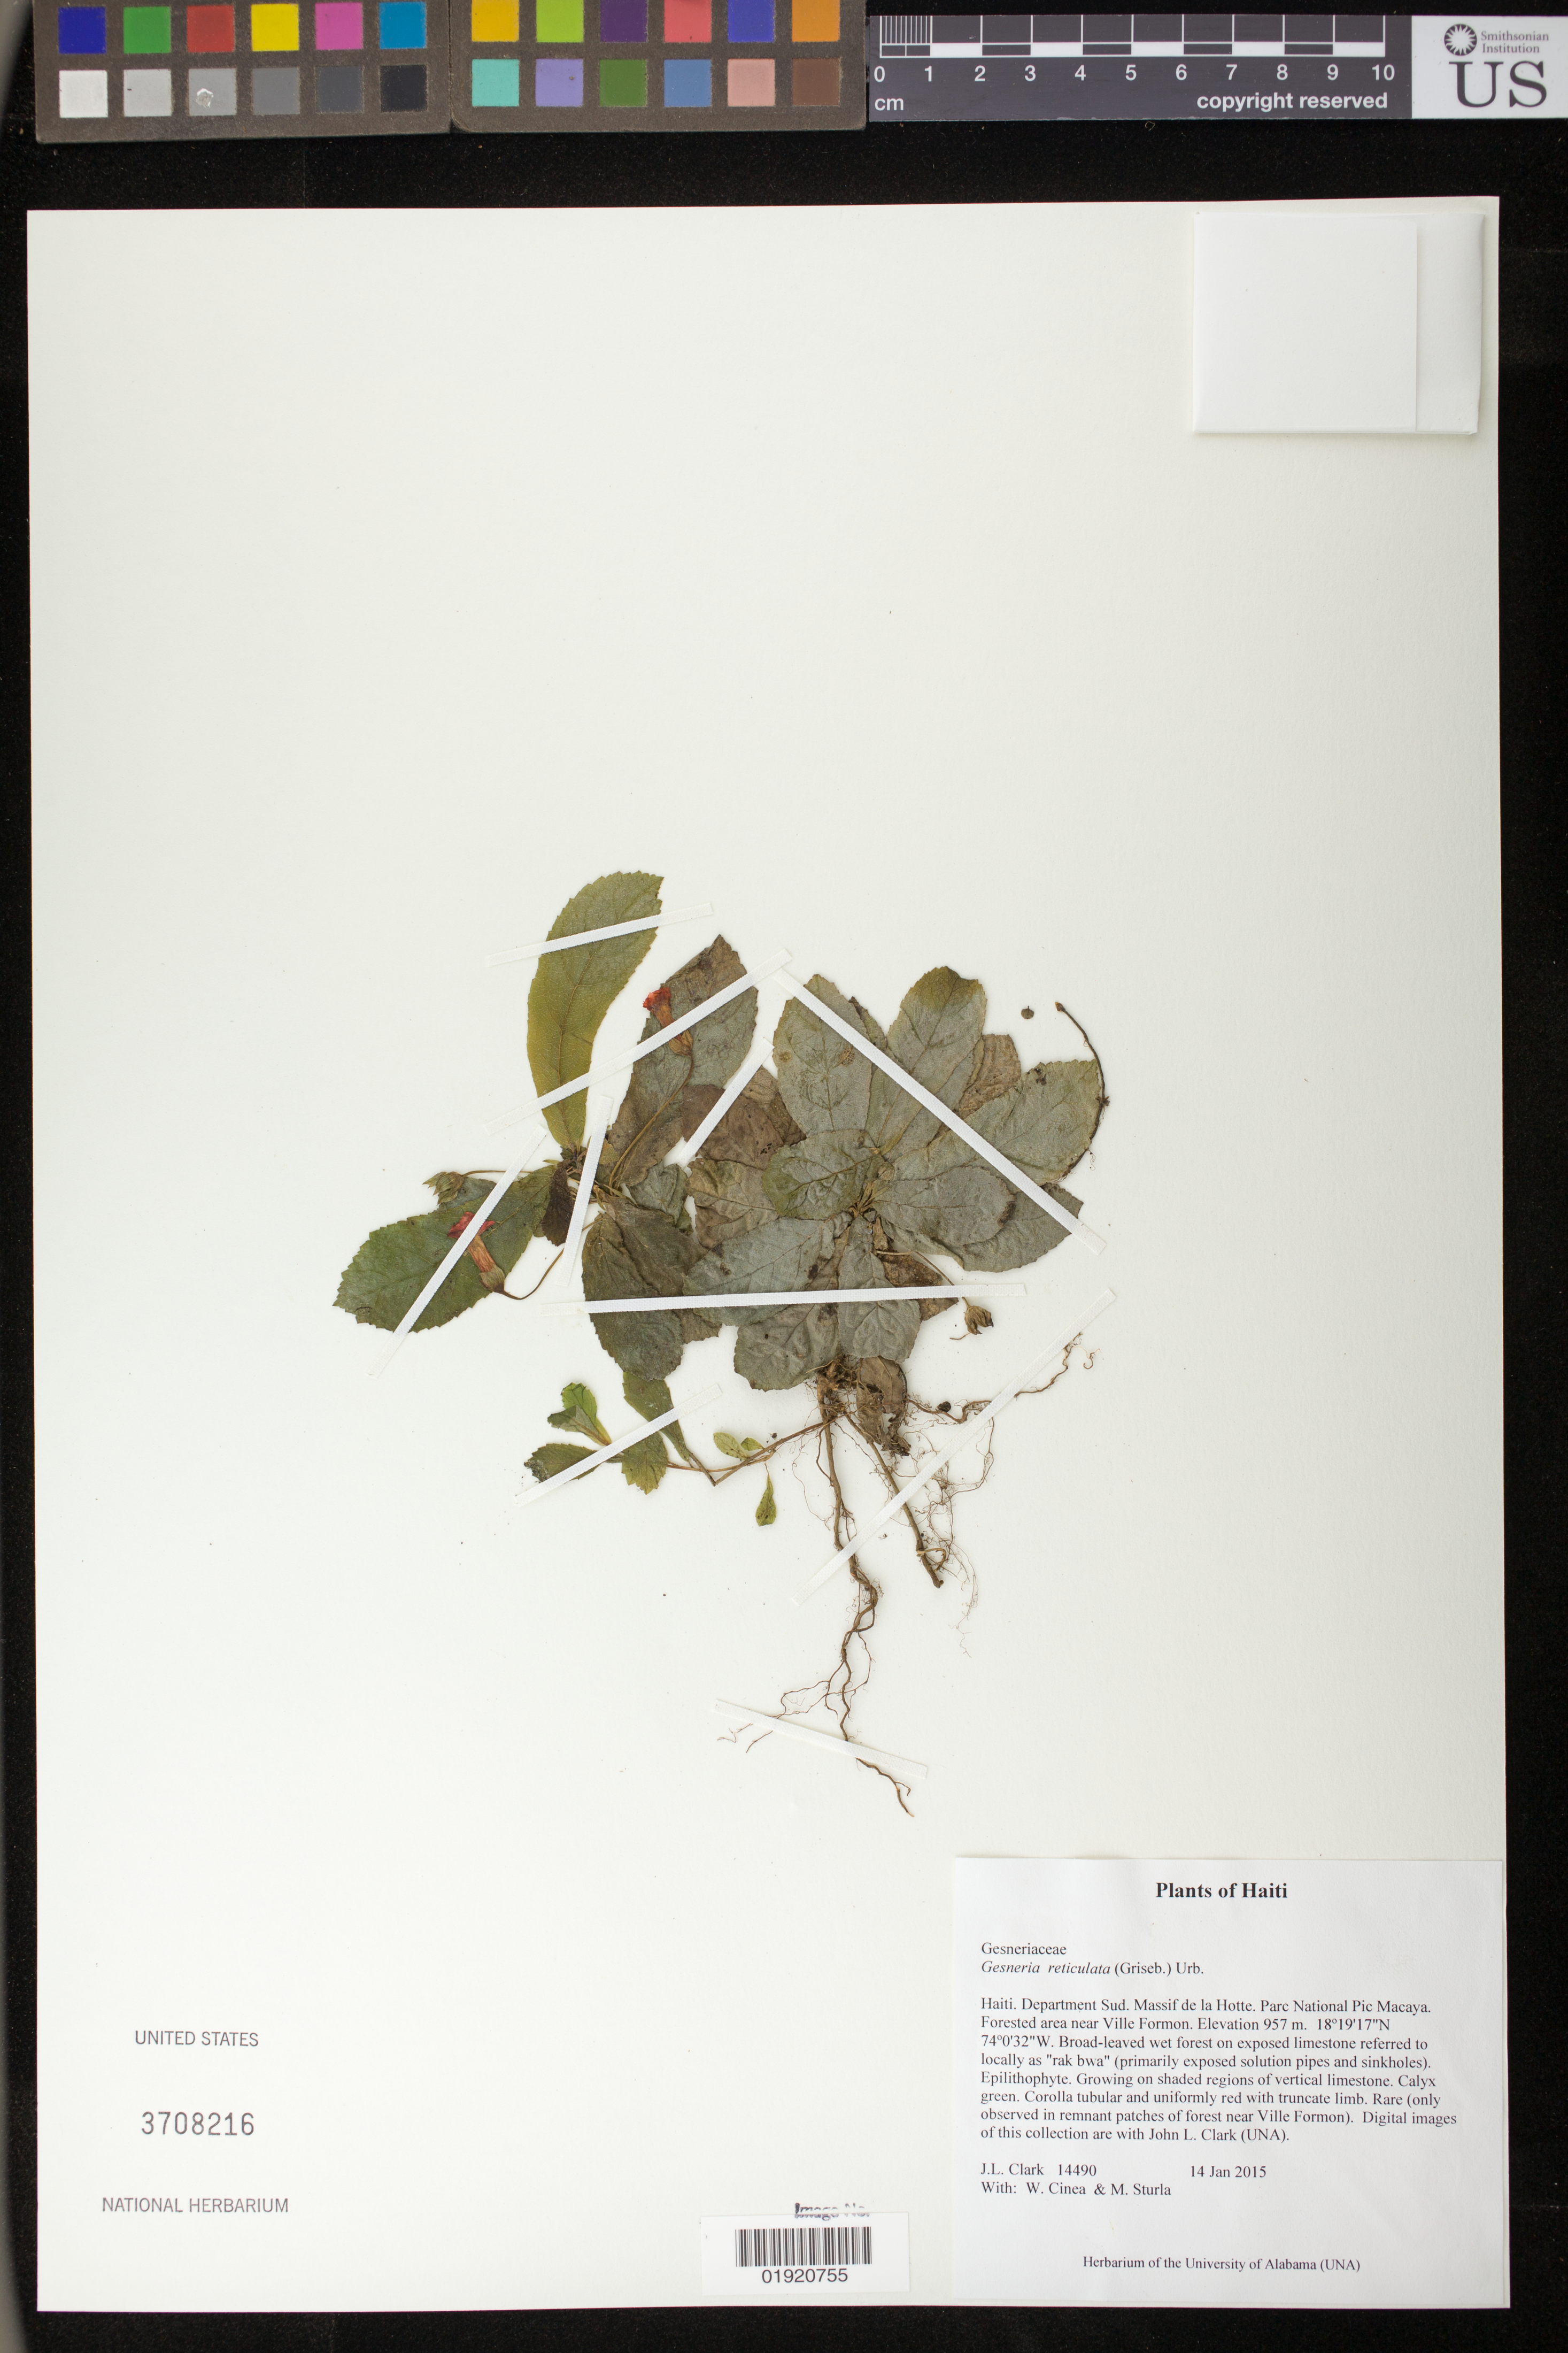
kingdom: Plantae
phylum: Tracheophyta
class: Magnoliopsida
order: Lamiales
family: Gesneriaceae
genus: Gesneria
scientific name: Gesneria reticulata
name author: (Griseb.) Urb.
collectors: J. L. Clark, W. Cinea & M. Sturla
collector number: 14490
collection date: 2015-01-14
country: Haiti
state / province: Sud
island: Hispaniola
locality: Haiti. Department Sud. Massif de la Hotte. Parc National Pic Macaya. Forested area near Ville Formon.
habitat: Broad-leaved wet forest on exposed limestone referred to locally as "rak bwa" (primarily exposed solution pipes and sinkholes). Growing on shaded regions of vertical limestone.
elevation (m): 957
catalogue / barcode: US 3708216